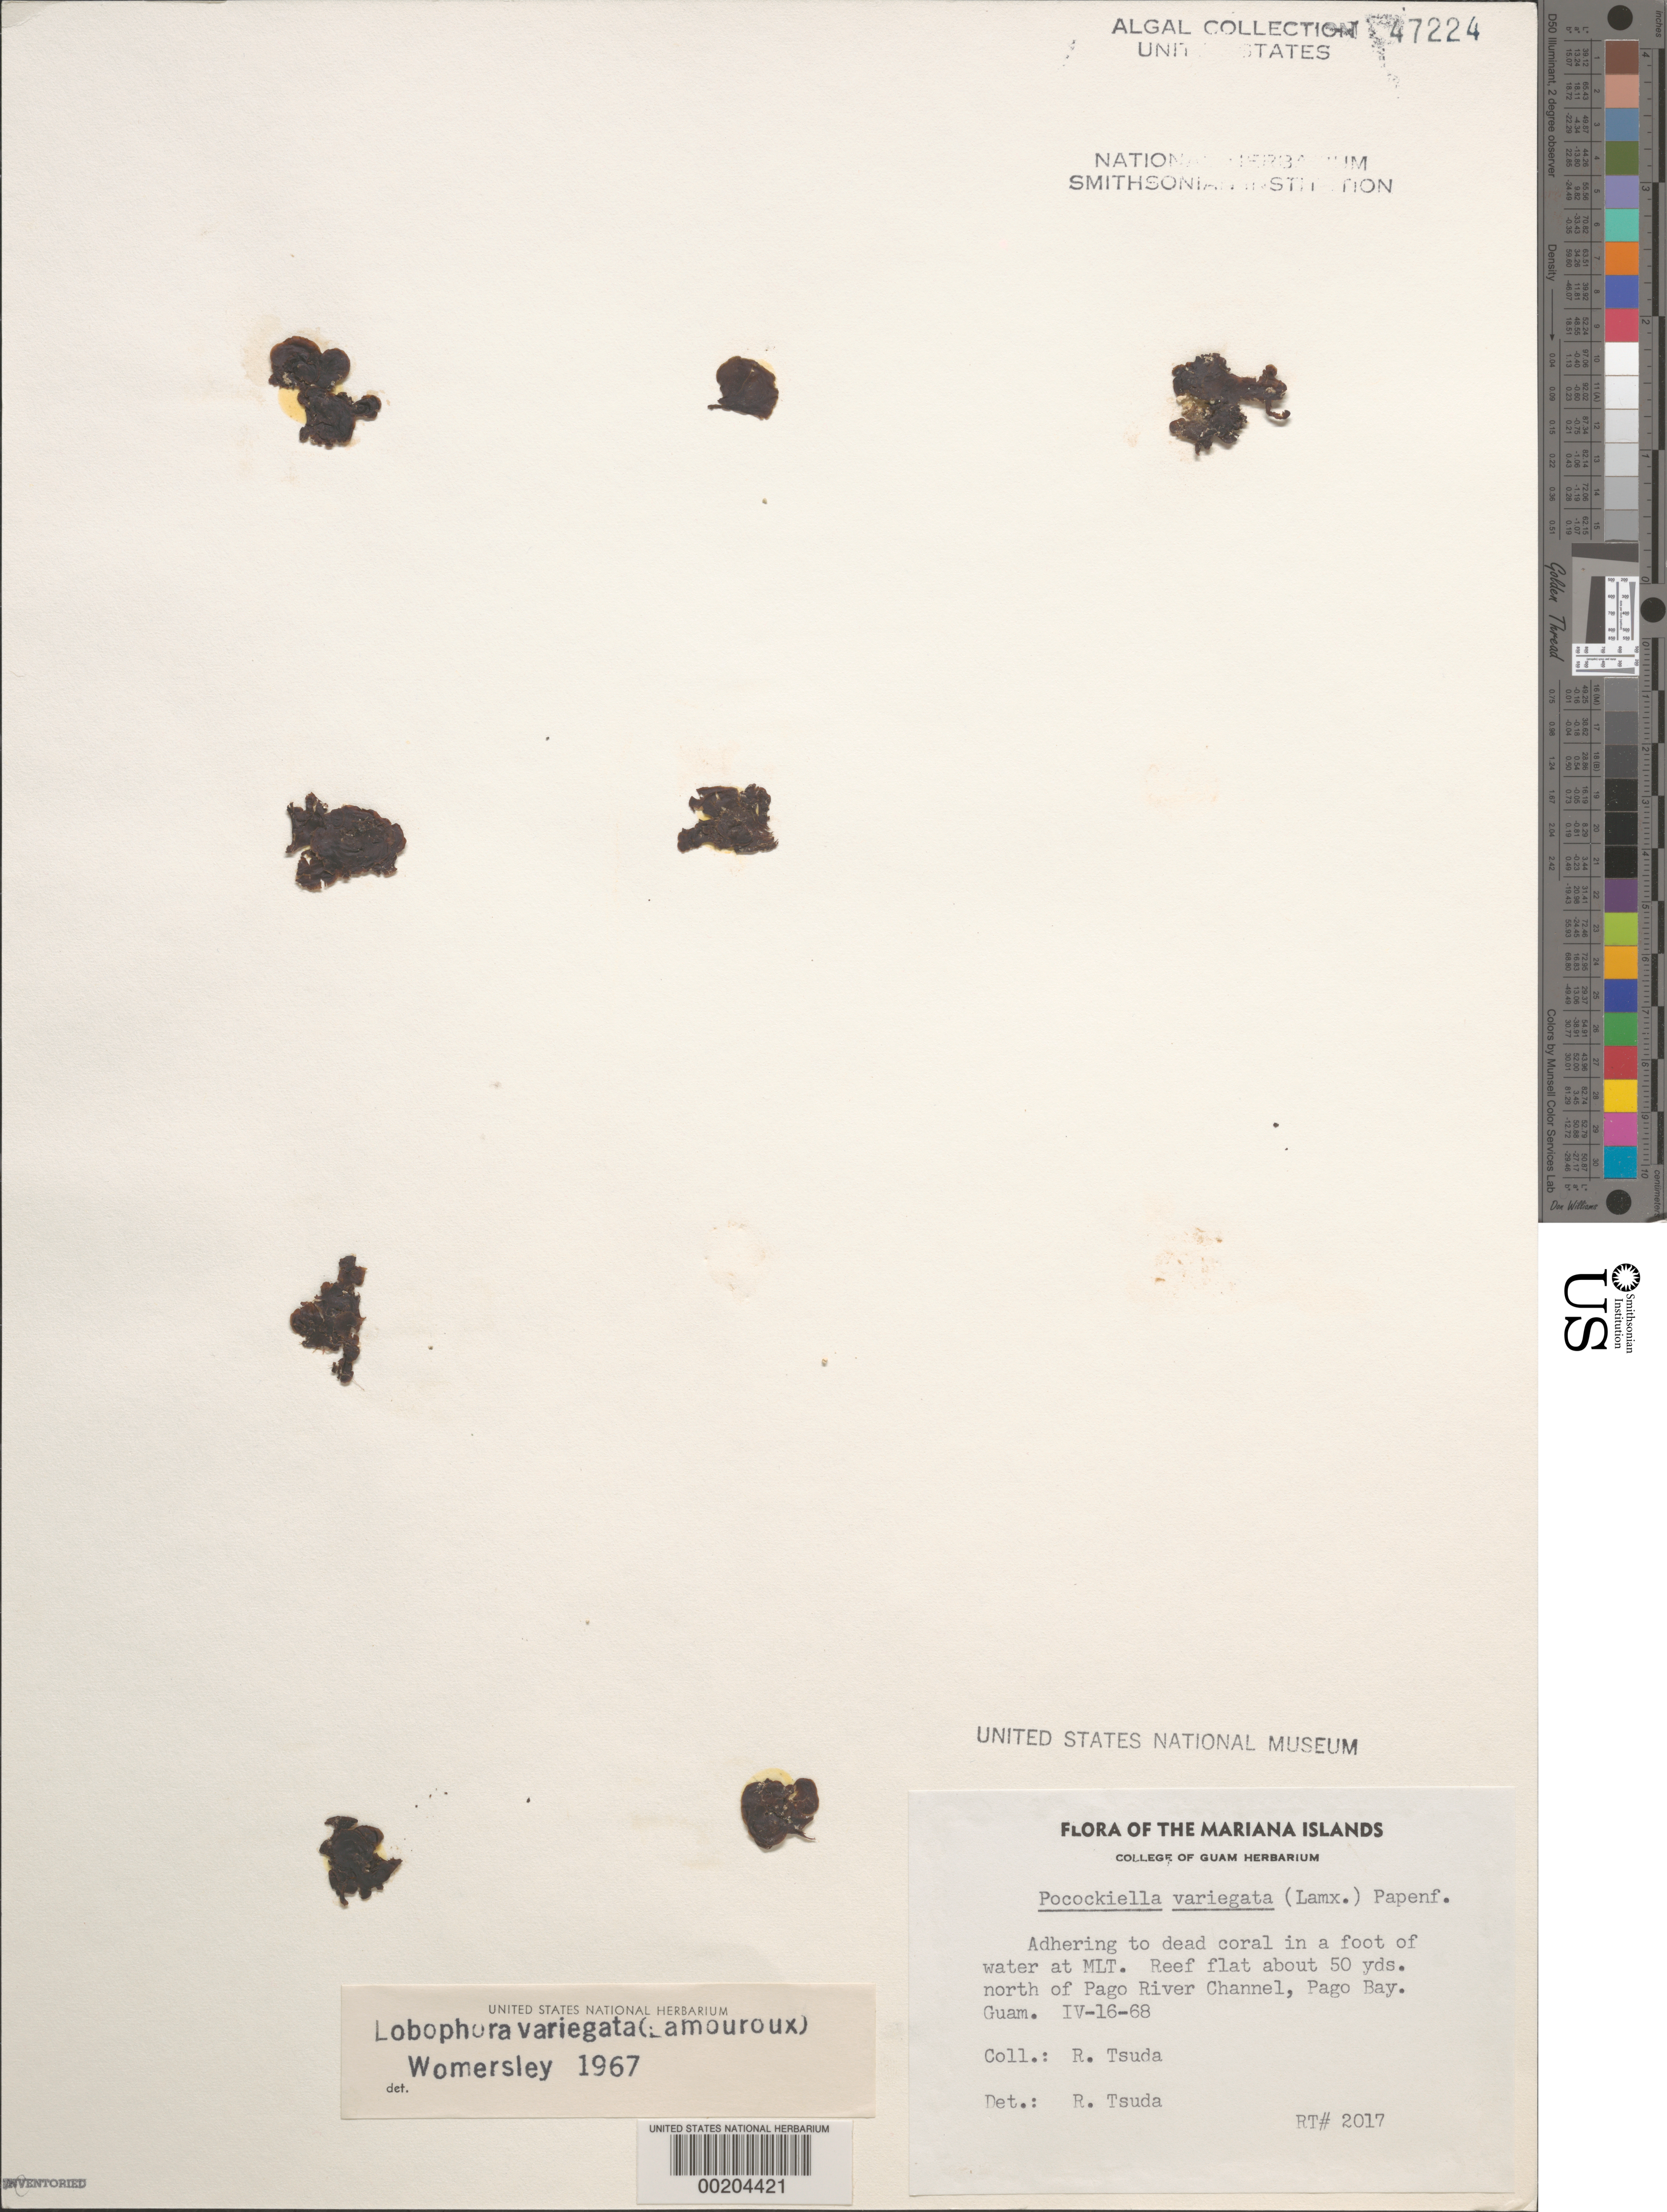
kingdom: Chromista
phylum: Ochrophyta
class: Phaeophyceae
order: Dictyotales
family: Dictyotaceae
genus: Lobophora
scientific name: Lobophora variegata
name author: (J.V.Lamouroux) Womersley & E.C. Oliveira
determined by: Womersley, H. B. S.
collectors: R. Tsuda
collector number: Rt 2017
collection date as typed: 16 Apr 1968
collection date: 1968-04-16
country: Guam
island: Guam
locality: Pago Bay north of Pago River channel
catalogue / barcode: US 47224